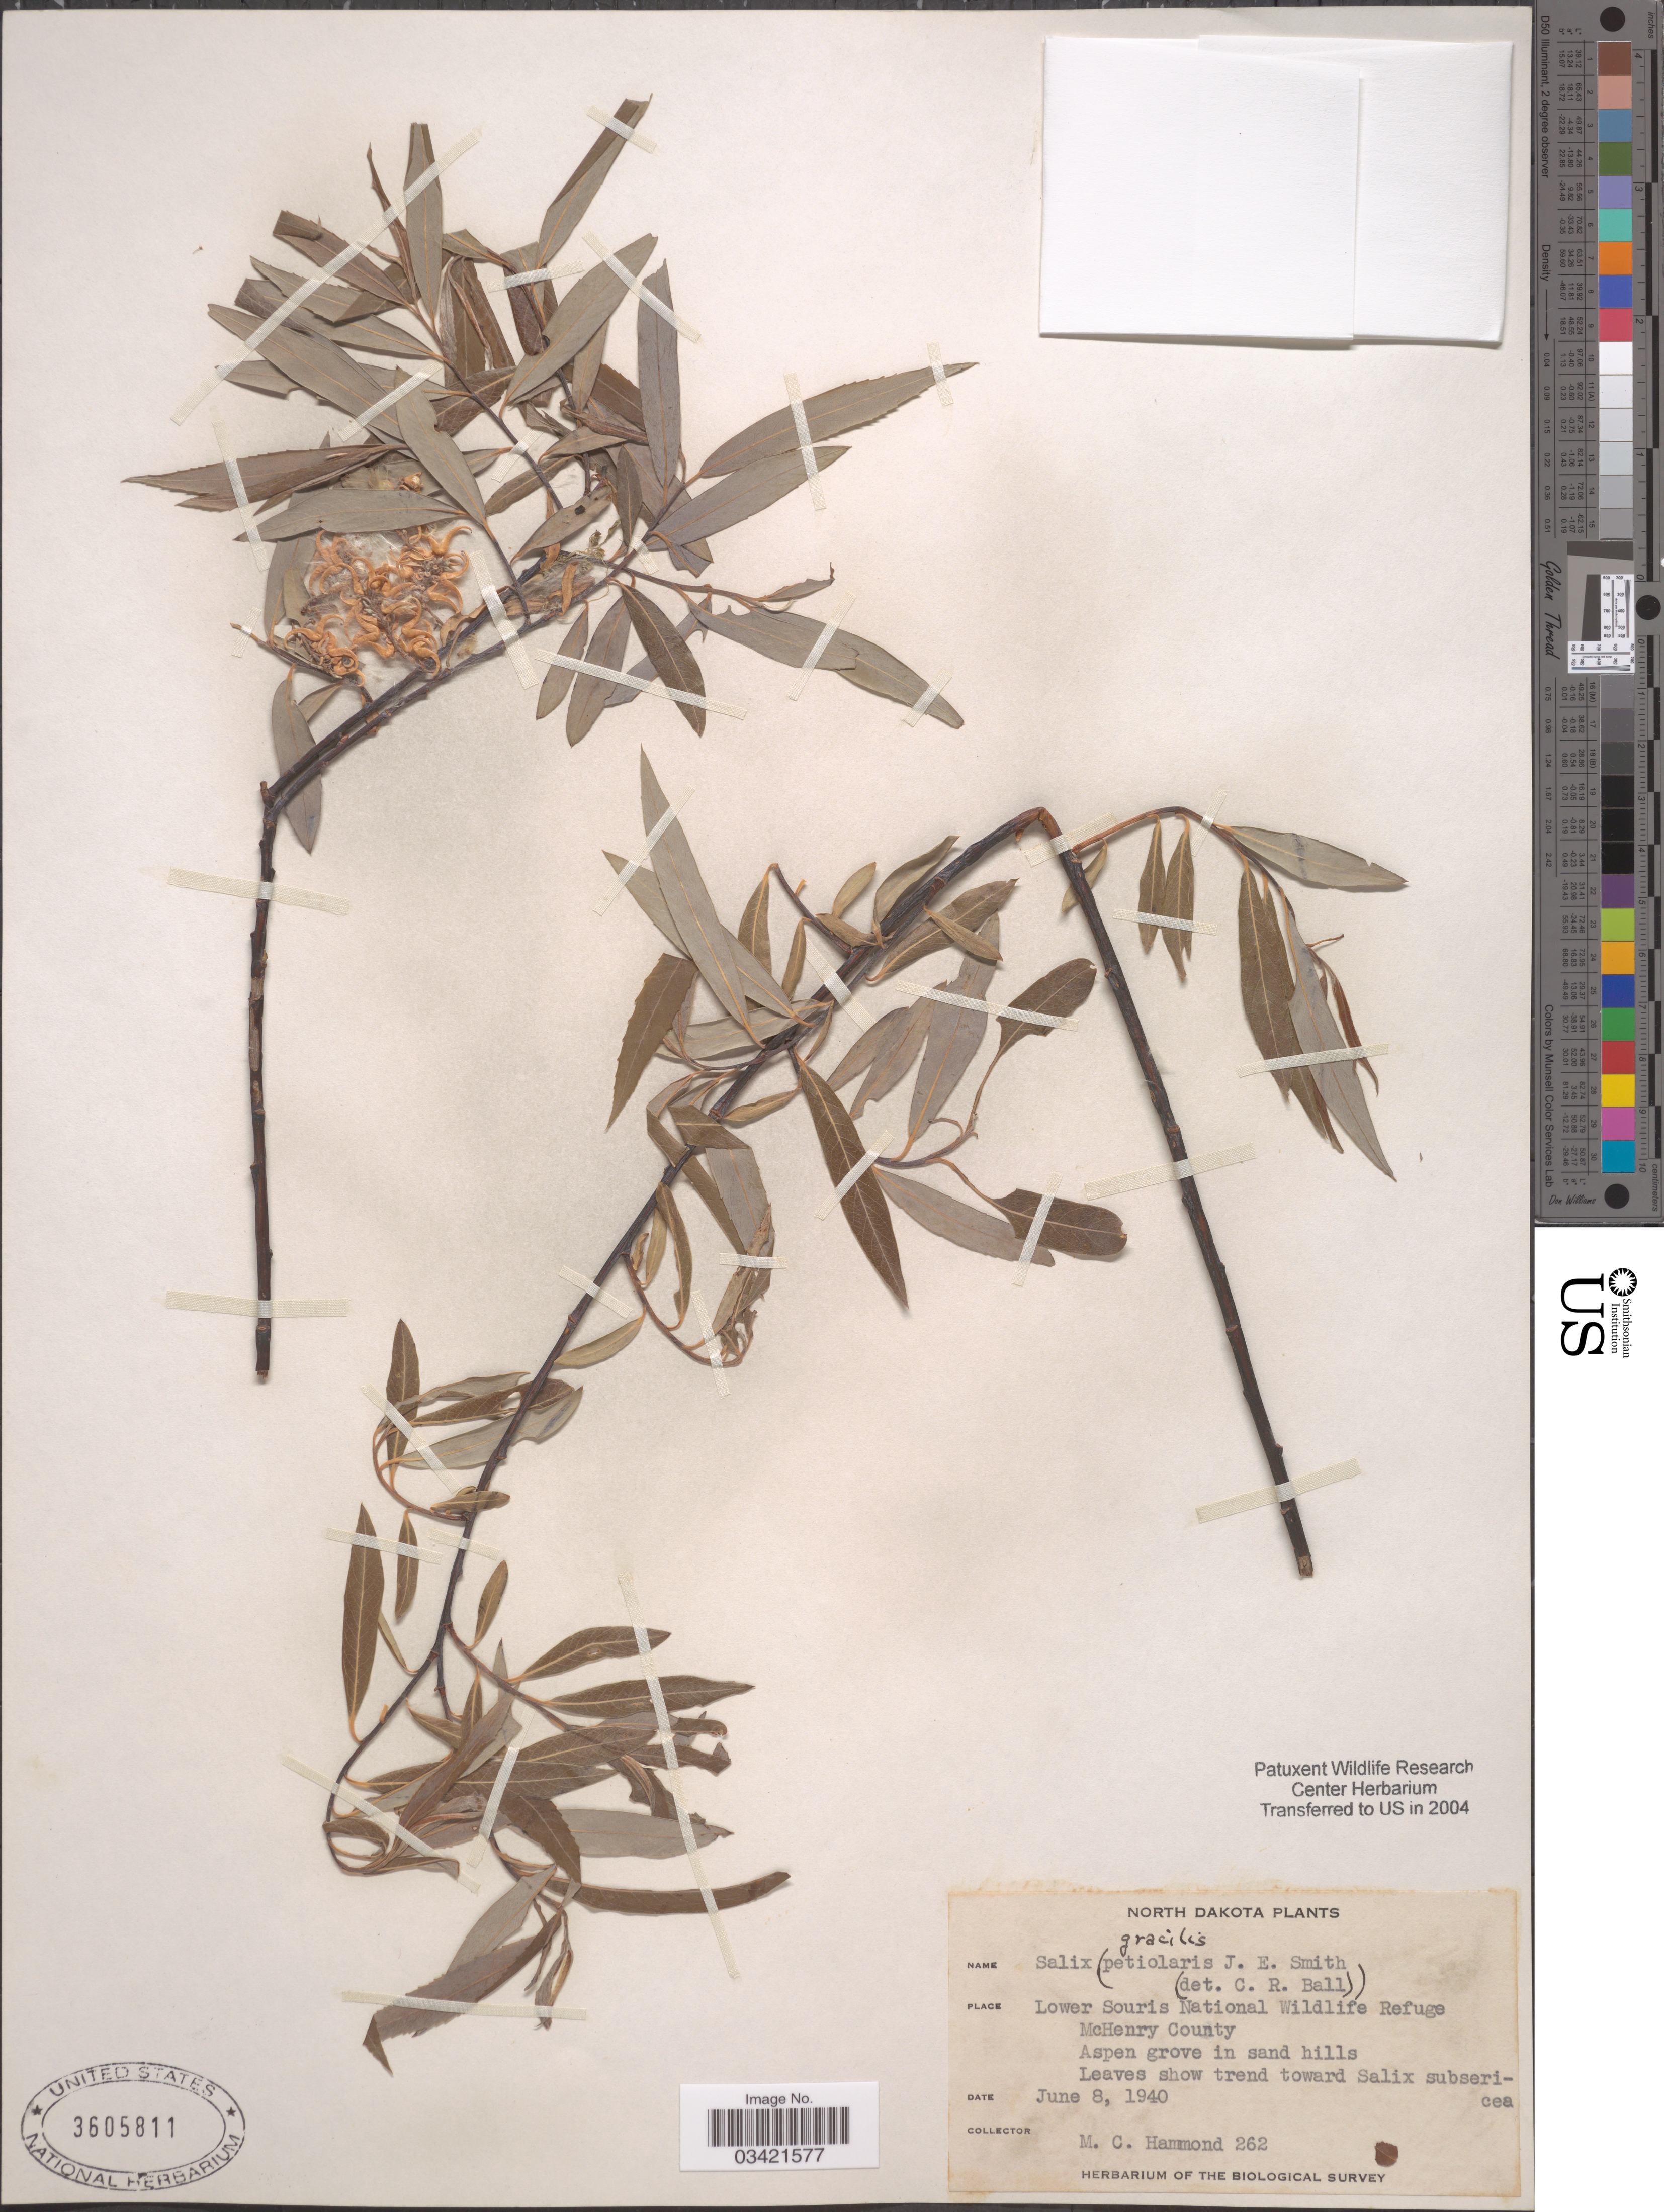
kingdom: Plantae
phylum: Tracheophyta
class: Magnoliopsida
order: Malpighiales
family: Salicaceae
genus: Salix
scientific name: Salix gracilis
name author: Andersson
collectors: M. Hammond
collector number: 262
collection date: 1940-06-08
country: United States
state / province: North Dakota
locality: Lower Souris National Wildlife Refuge McHenry County.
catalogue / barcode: US 3605811